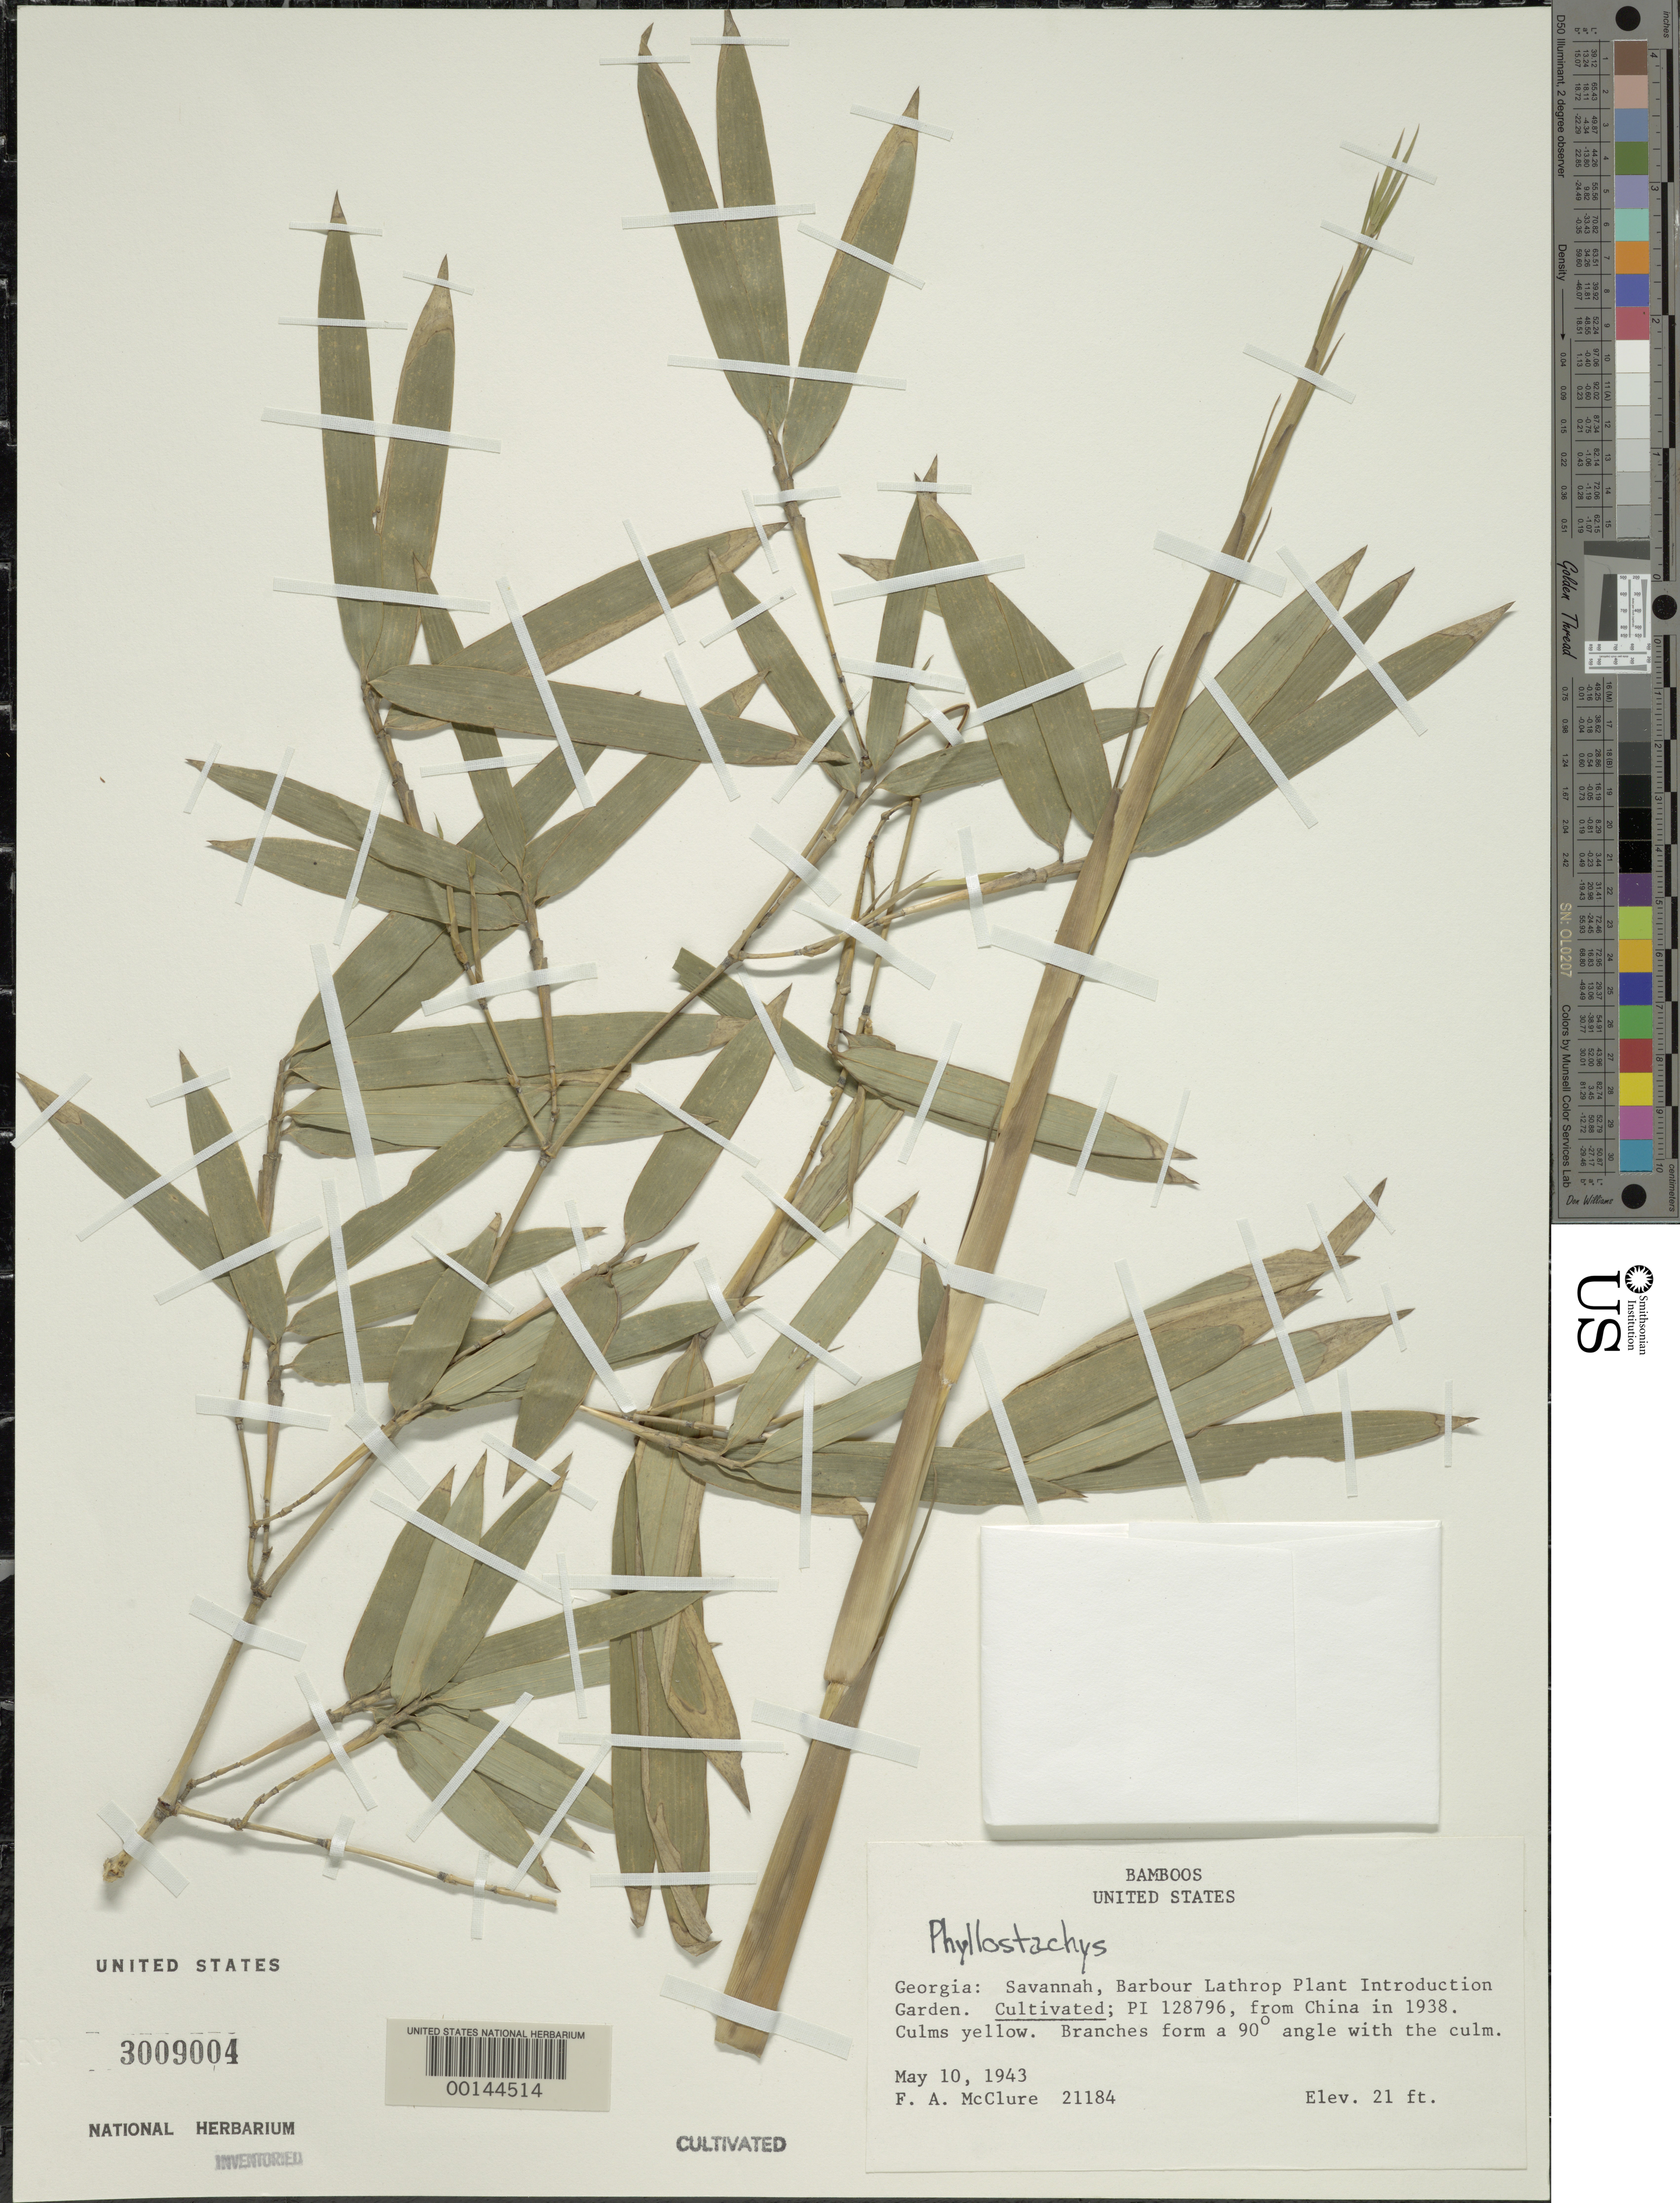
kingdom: Plantae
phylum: Tracheophyta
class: Liliopsida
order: Poales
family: Poaceae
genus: Phyllostachys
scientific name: Phyllostachys sp.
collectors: F. A. McClure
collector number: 21184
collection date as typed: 10 May 1943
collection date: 1943-05-10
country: United States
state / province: Georgia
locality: Savannah, barbour lathrop p.i. garden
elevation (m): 6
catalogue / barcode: US 3009004